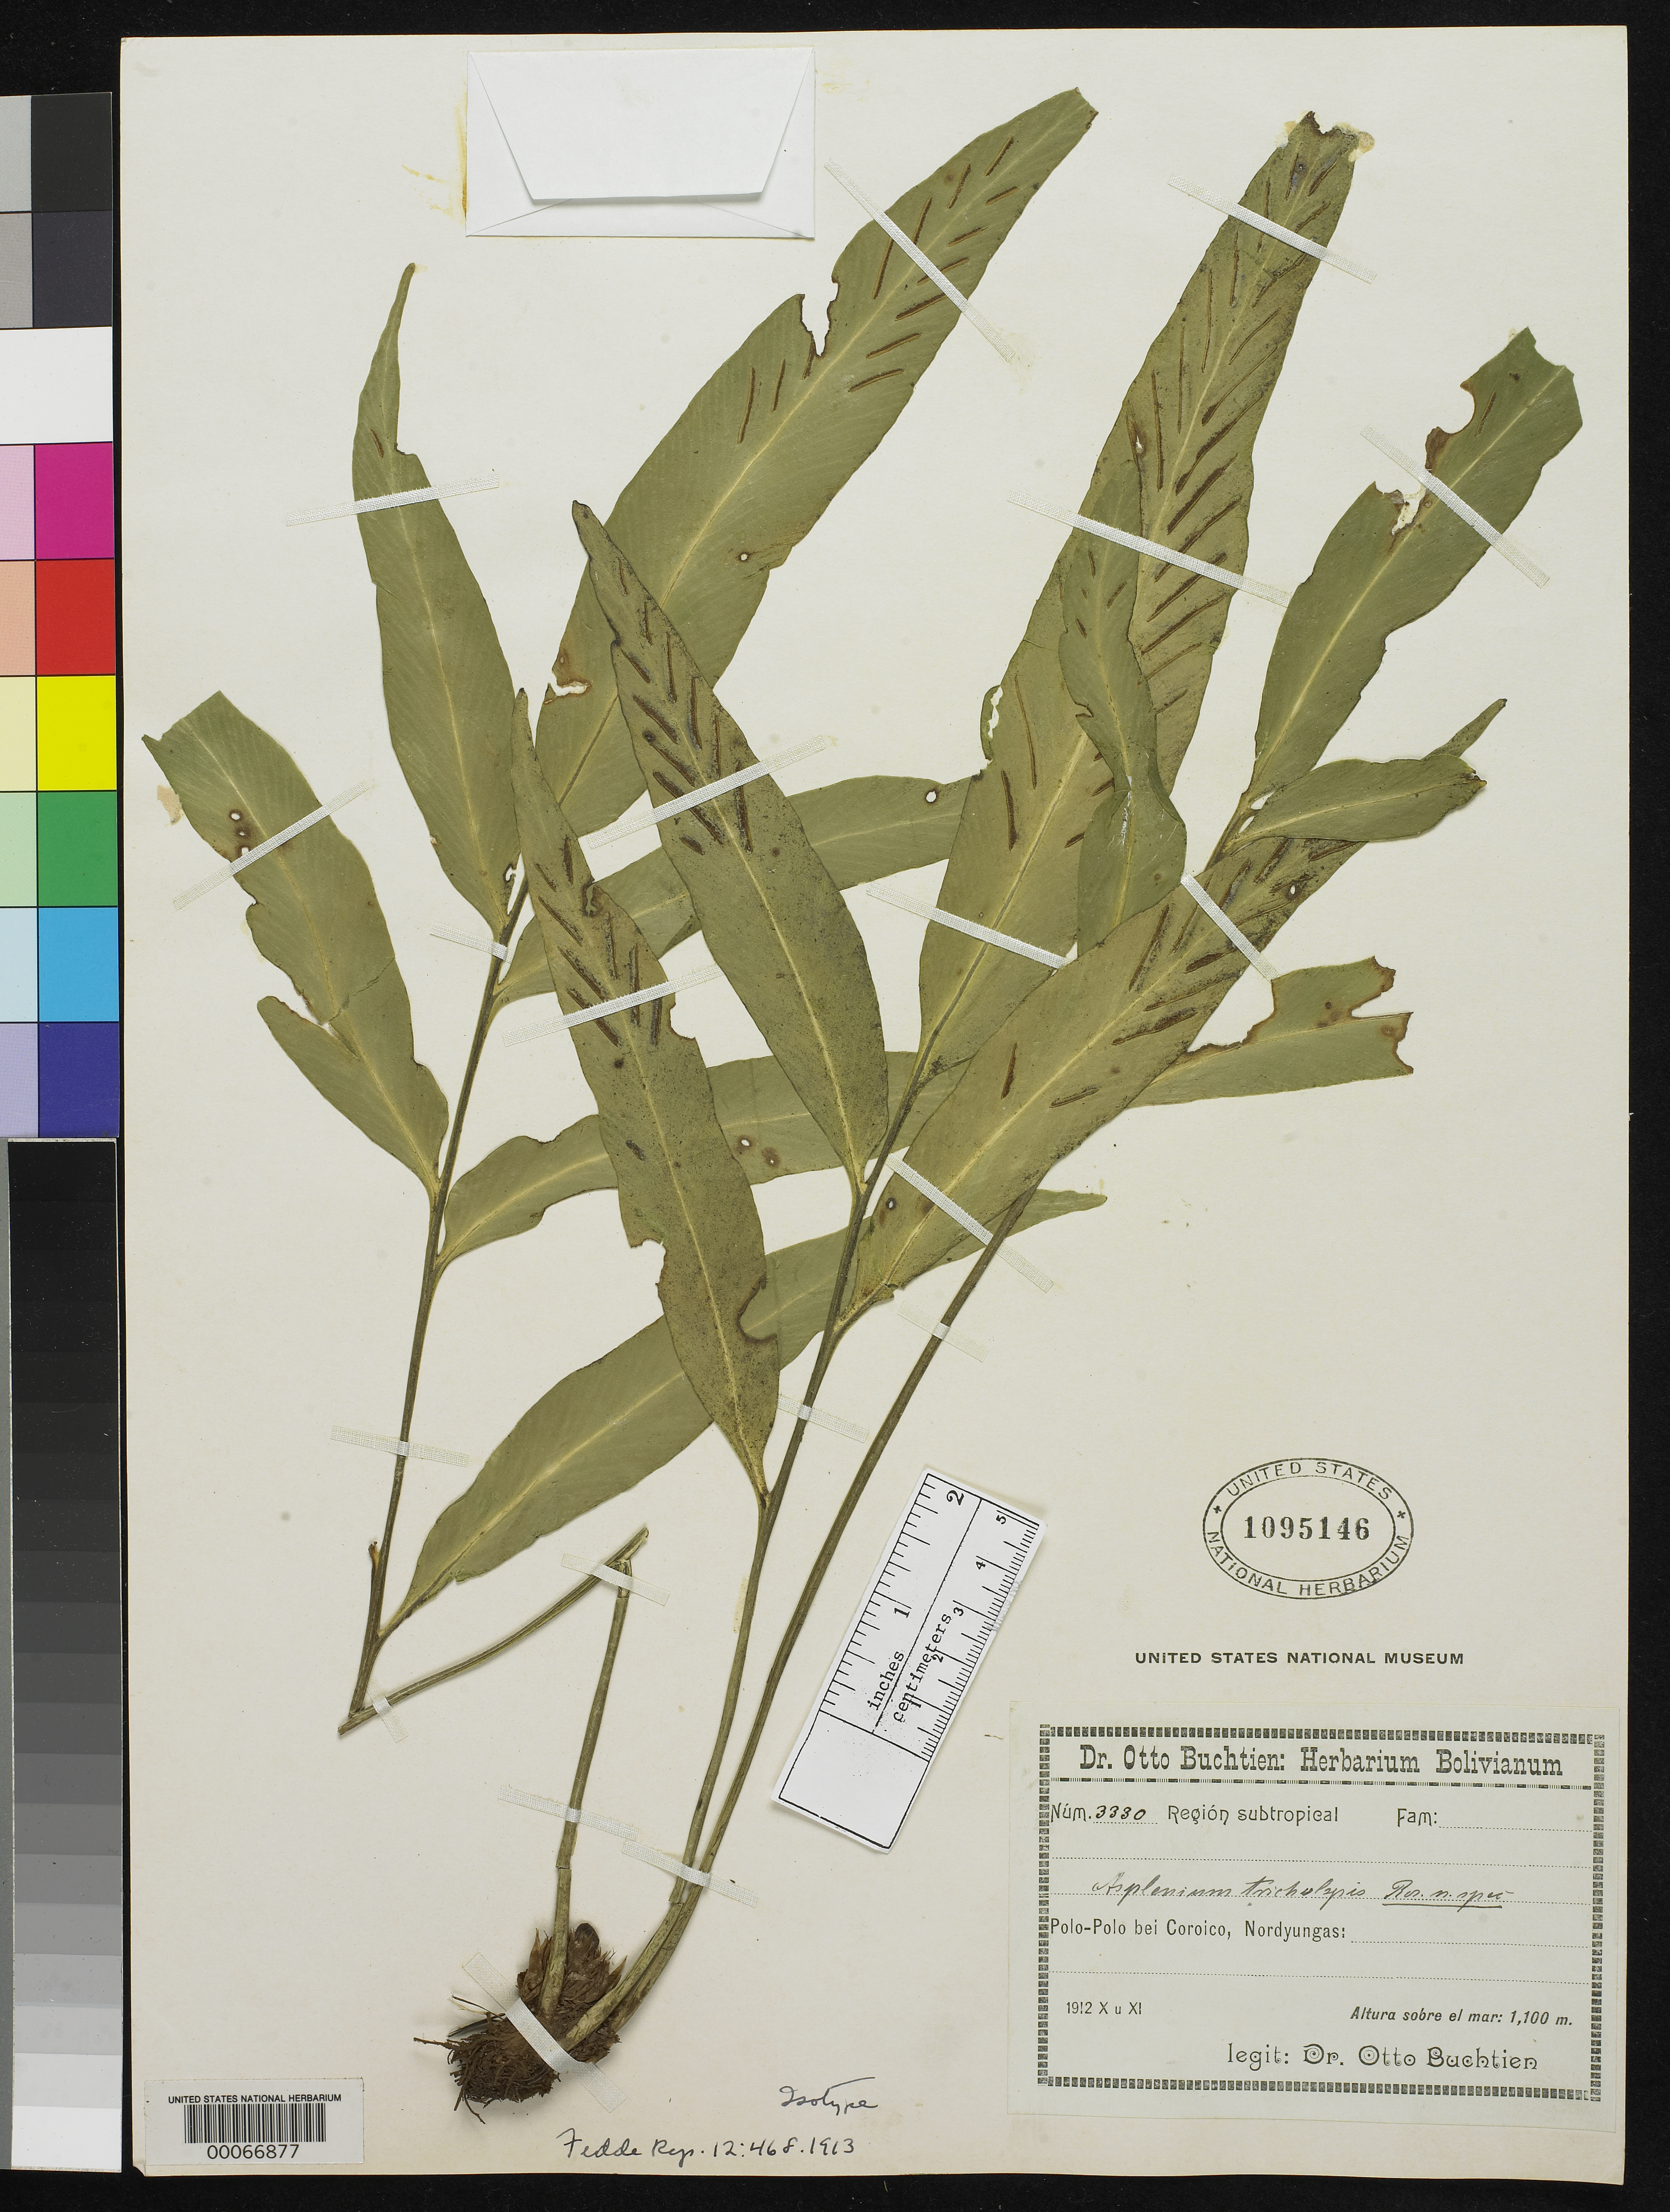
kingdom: Plantae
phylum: Tracheophyta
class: Polypodiopsida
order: Polypodiales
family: Aspleniaceae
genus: Asplenium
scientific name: Asplenium tricholepis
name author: Rosenst.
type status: Isotype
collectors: O. Buchtien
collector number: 3330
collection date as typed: Oct 1912 to -- Nov 1912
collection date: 1912-10/1912-11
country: Bolivia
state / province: La Paz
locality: Polo-Polo bei Coroico, Nord Yungas.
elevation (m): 1100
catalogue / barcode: US 1095146